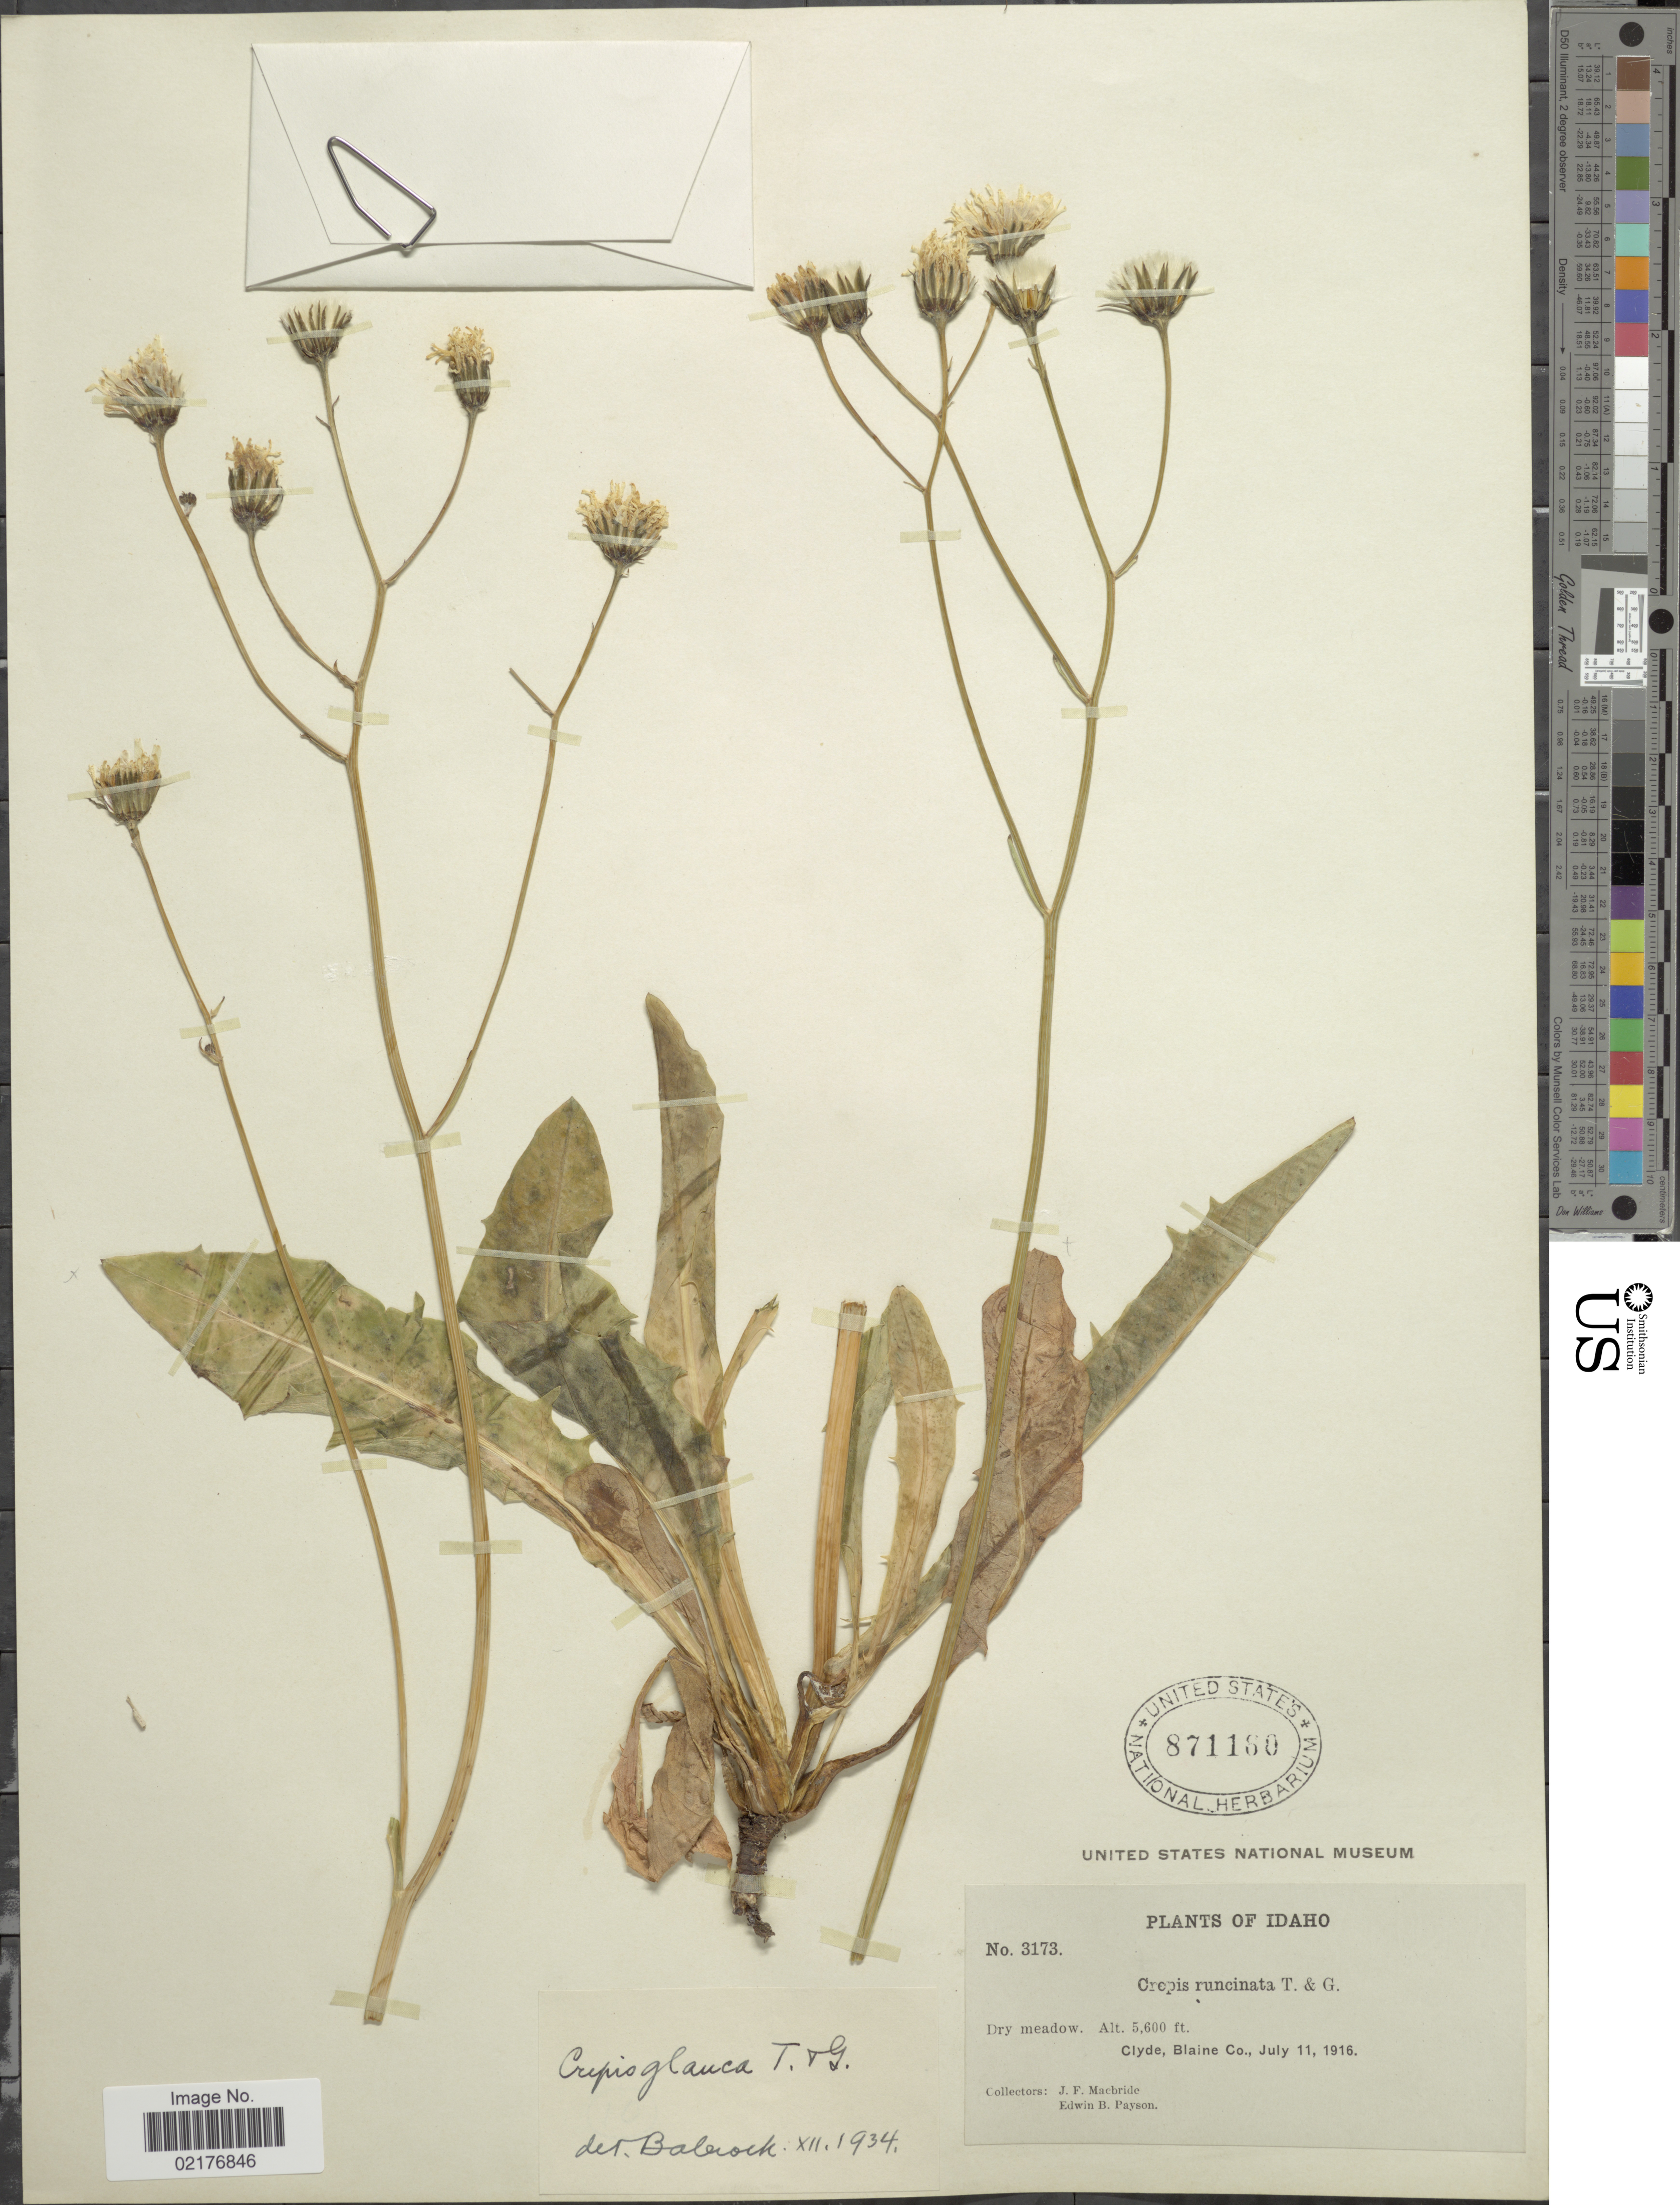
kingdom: Plantae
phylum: Tracheophyta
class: Magnoliopsida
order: Asterales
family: Asteraceae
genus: Askellia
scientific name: Askellia flexuosa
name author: (Ledeb.) W.A. Weber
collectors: J. F. Macbride & E. B. Payson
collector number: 3173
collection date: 1916-07-11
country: United States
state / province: Idaho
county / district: Blaine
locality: Clyde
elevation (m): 1707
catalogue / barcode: US 871160